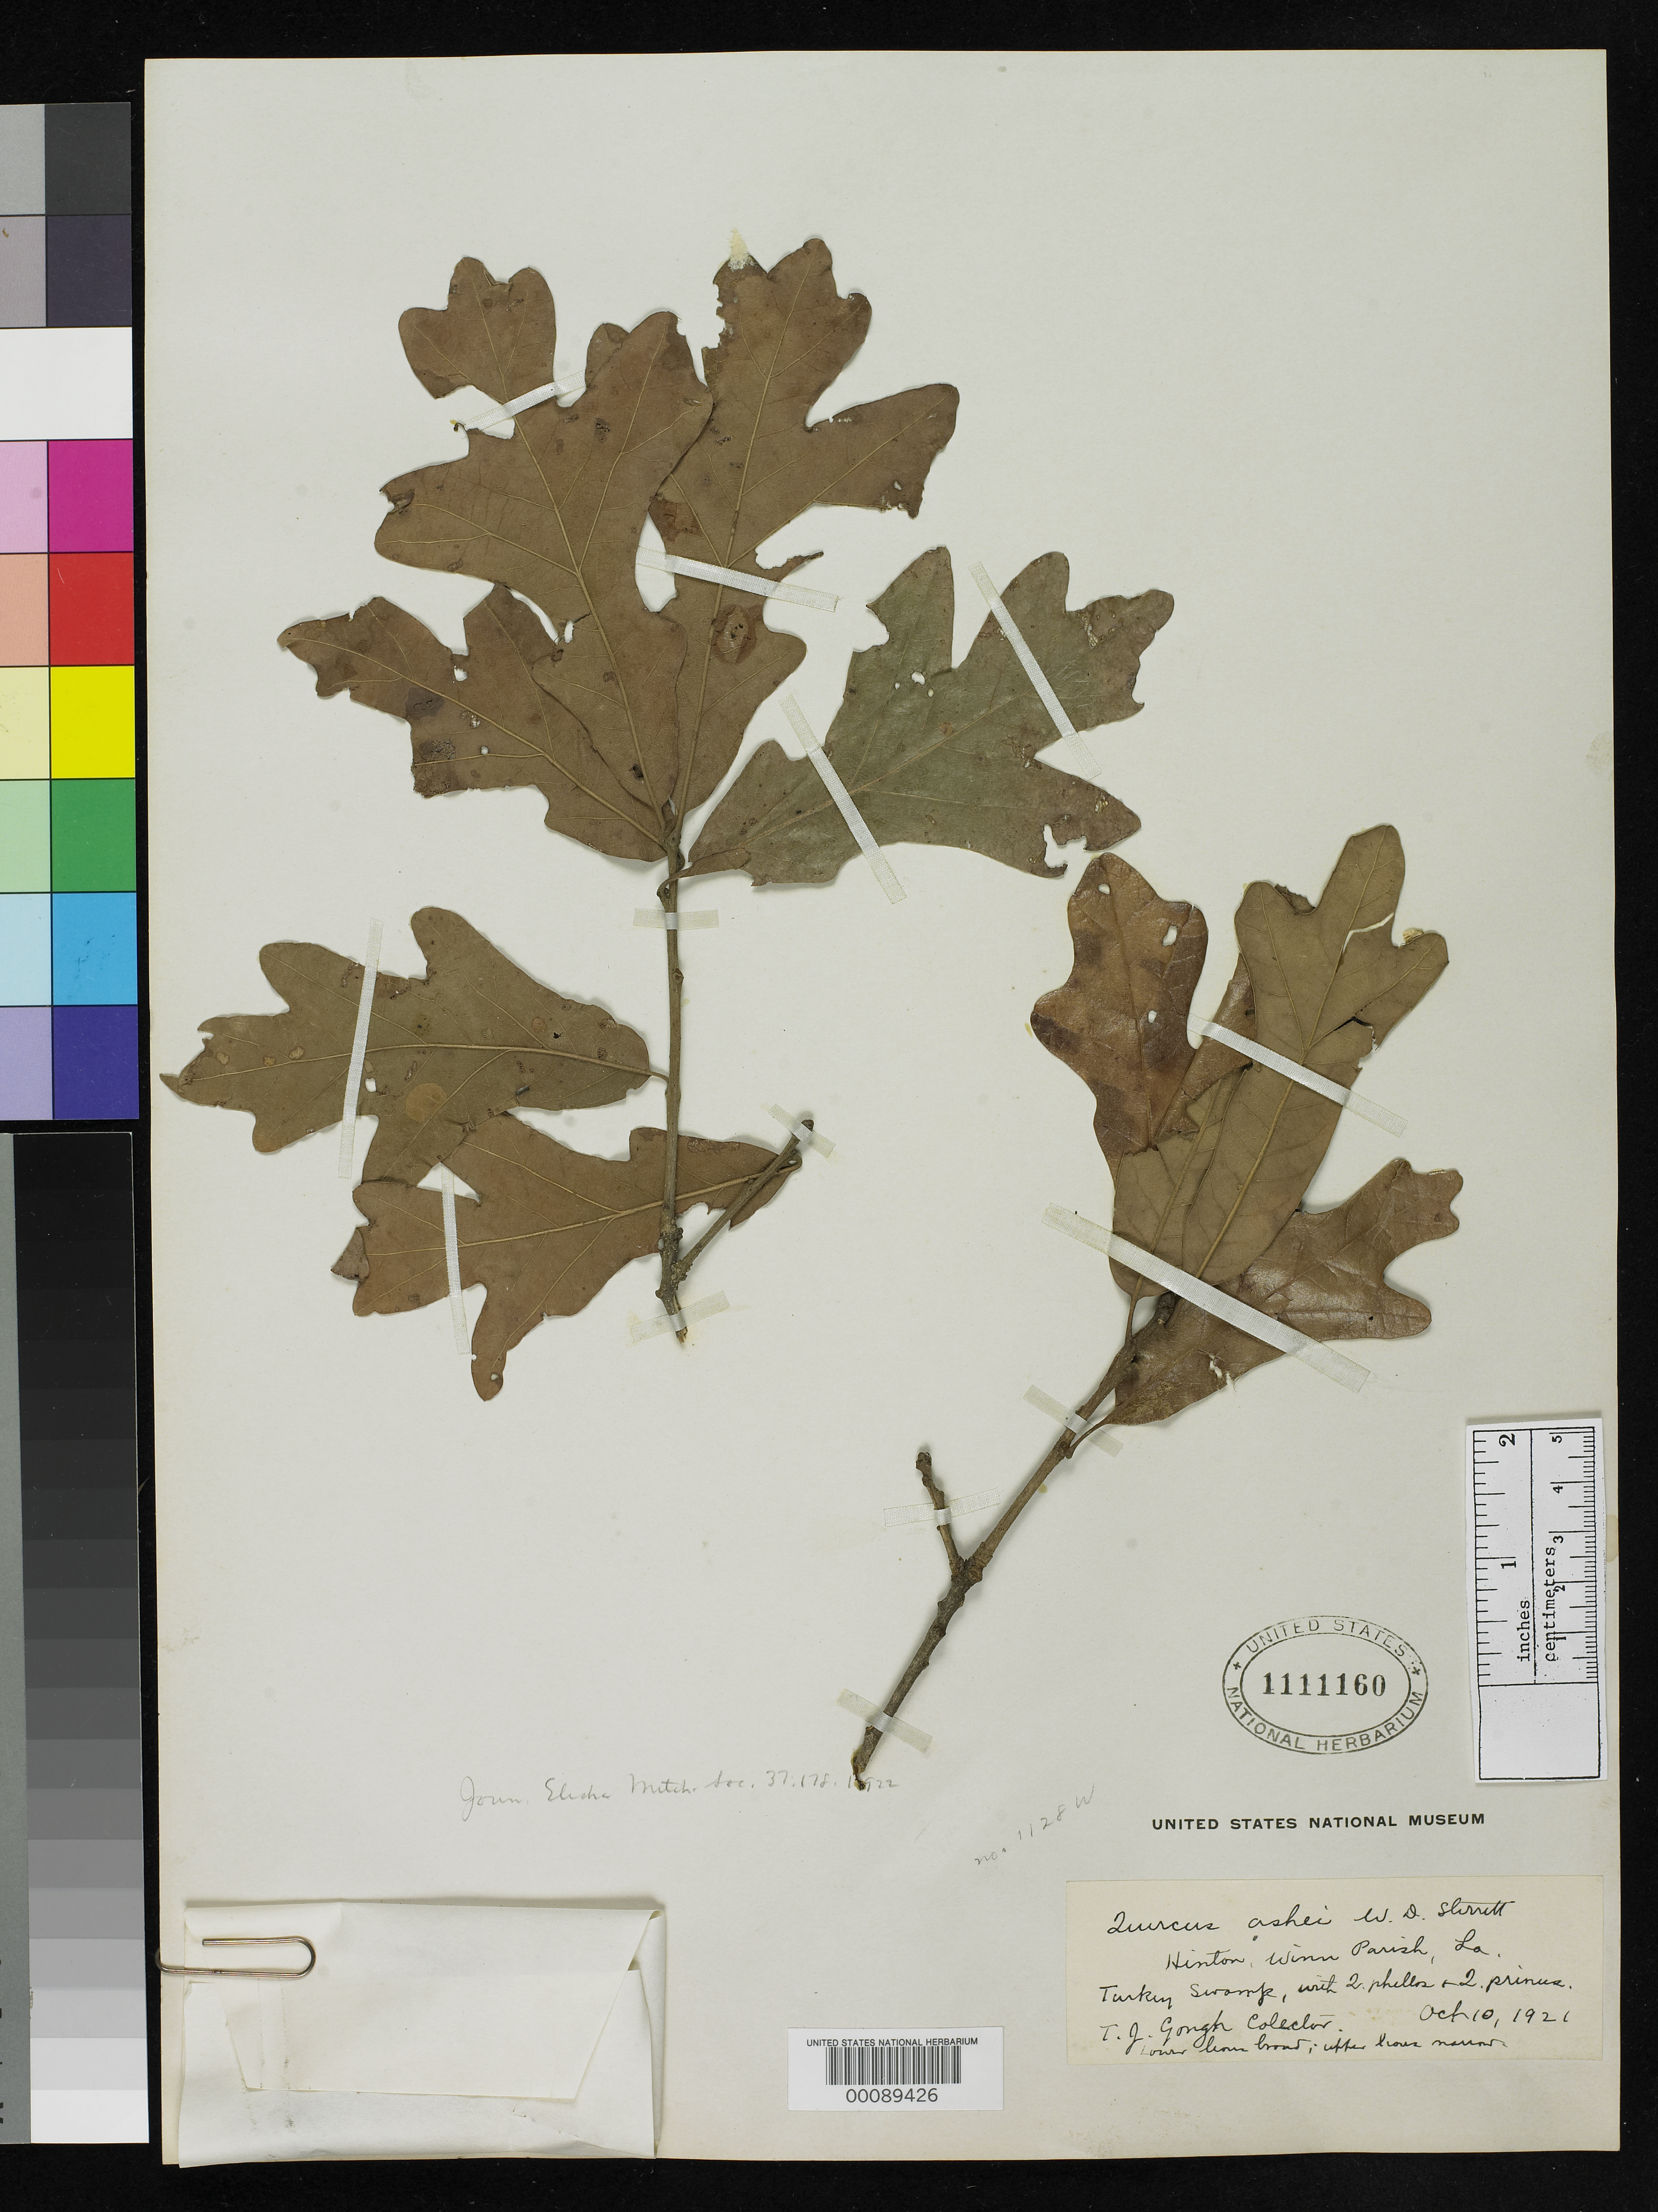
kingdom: Plantae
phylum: Tracheophyta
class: Magnoliopsida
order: Fagales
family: Fagaceae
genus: Quercus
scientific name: Quercus ashei Sterrett nom. illeg.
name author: Sterrett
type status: Isotype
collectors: T. J. Gough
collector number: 1128 w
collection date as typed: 10 Oct 1921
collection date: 1921-10-10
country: United States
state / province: Louisiana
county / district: Winn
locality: Hinton, Turkey swamp.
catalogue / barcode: US 1111160